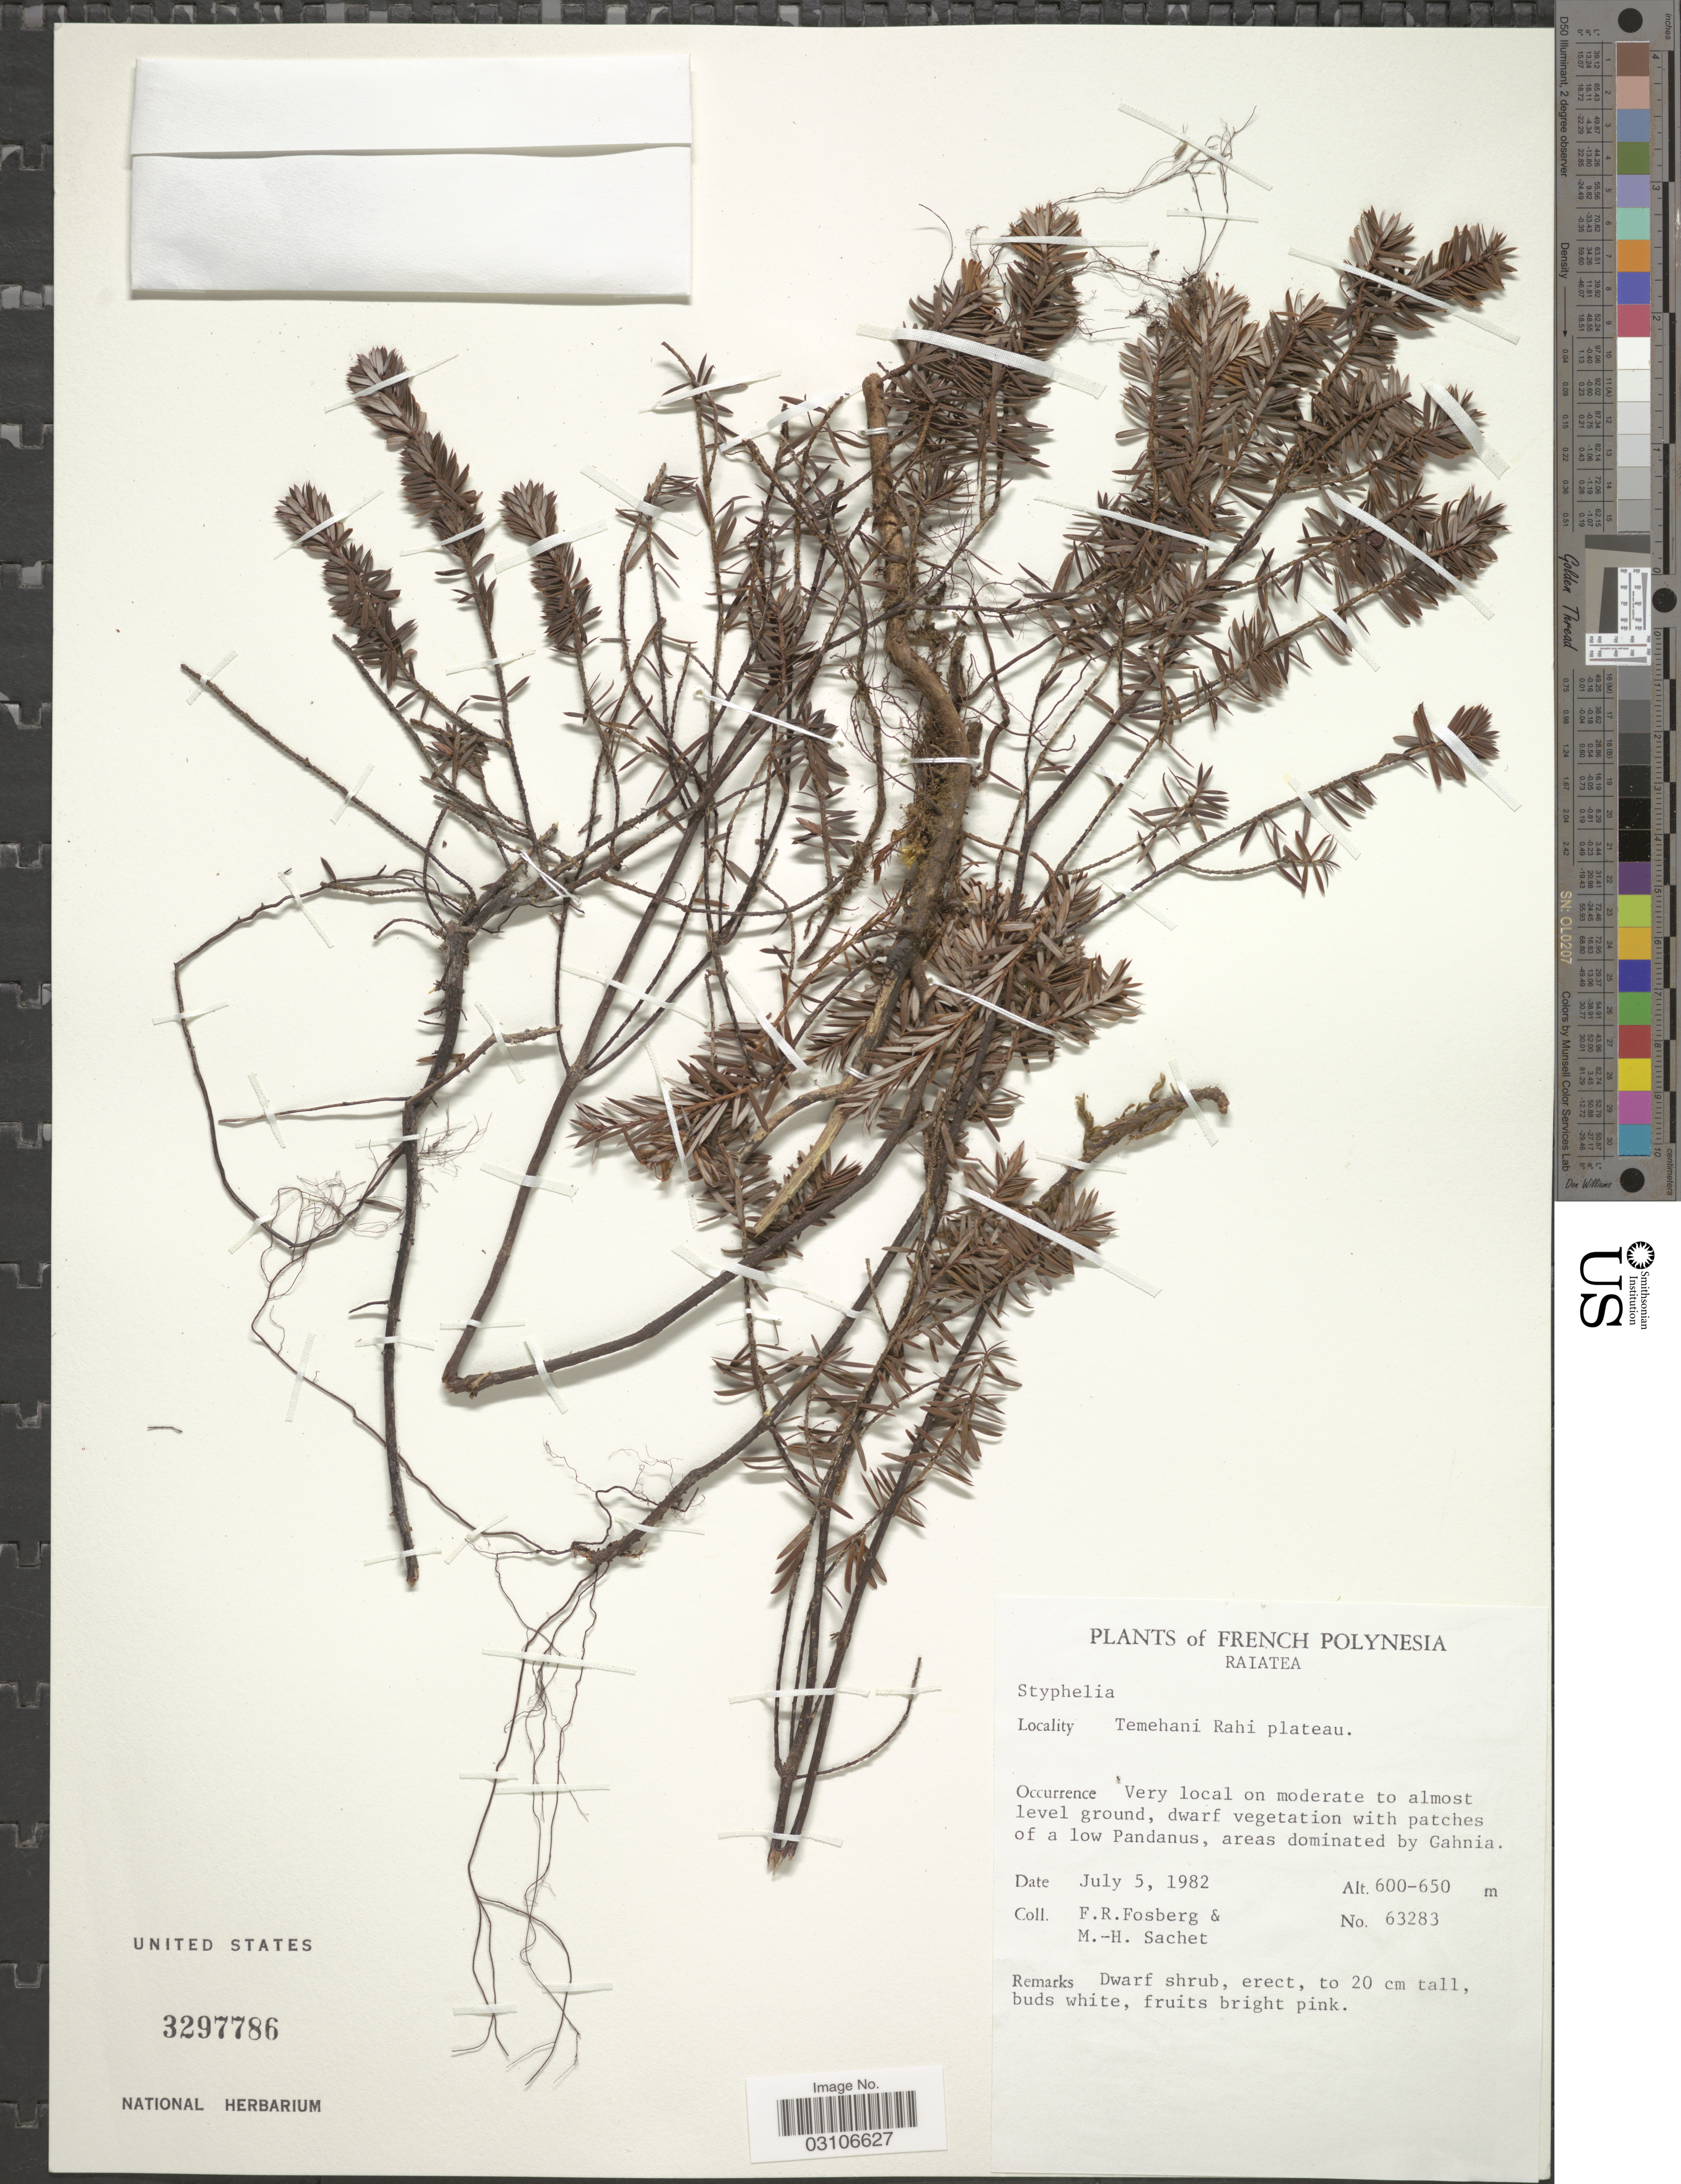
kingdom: Plantae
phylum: Tracheophyta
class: Magnoliopsida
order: Ericales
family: Ericaceae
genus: Styphelia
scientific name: Styphelia sp.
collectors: F. R. Fosberg & M.-H. Sachet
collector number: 63283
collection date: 1982-07-05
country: French Polynesia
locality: Raiatea. Areas dominated by Gahnia.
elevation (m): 600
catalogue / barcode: US 3297786